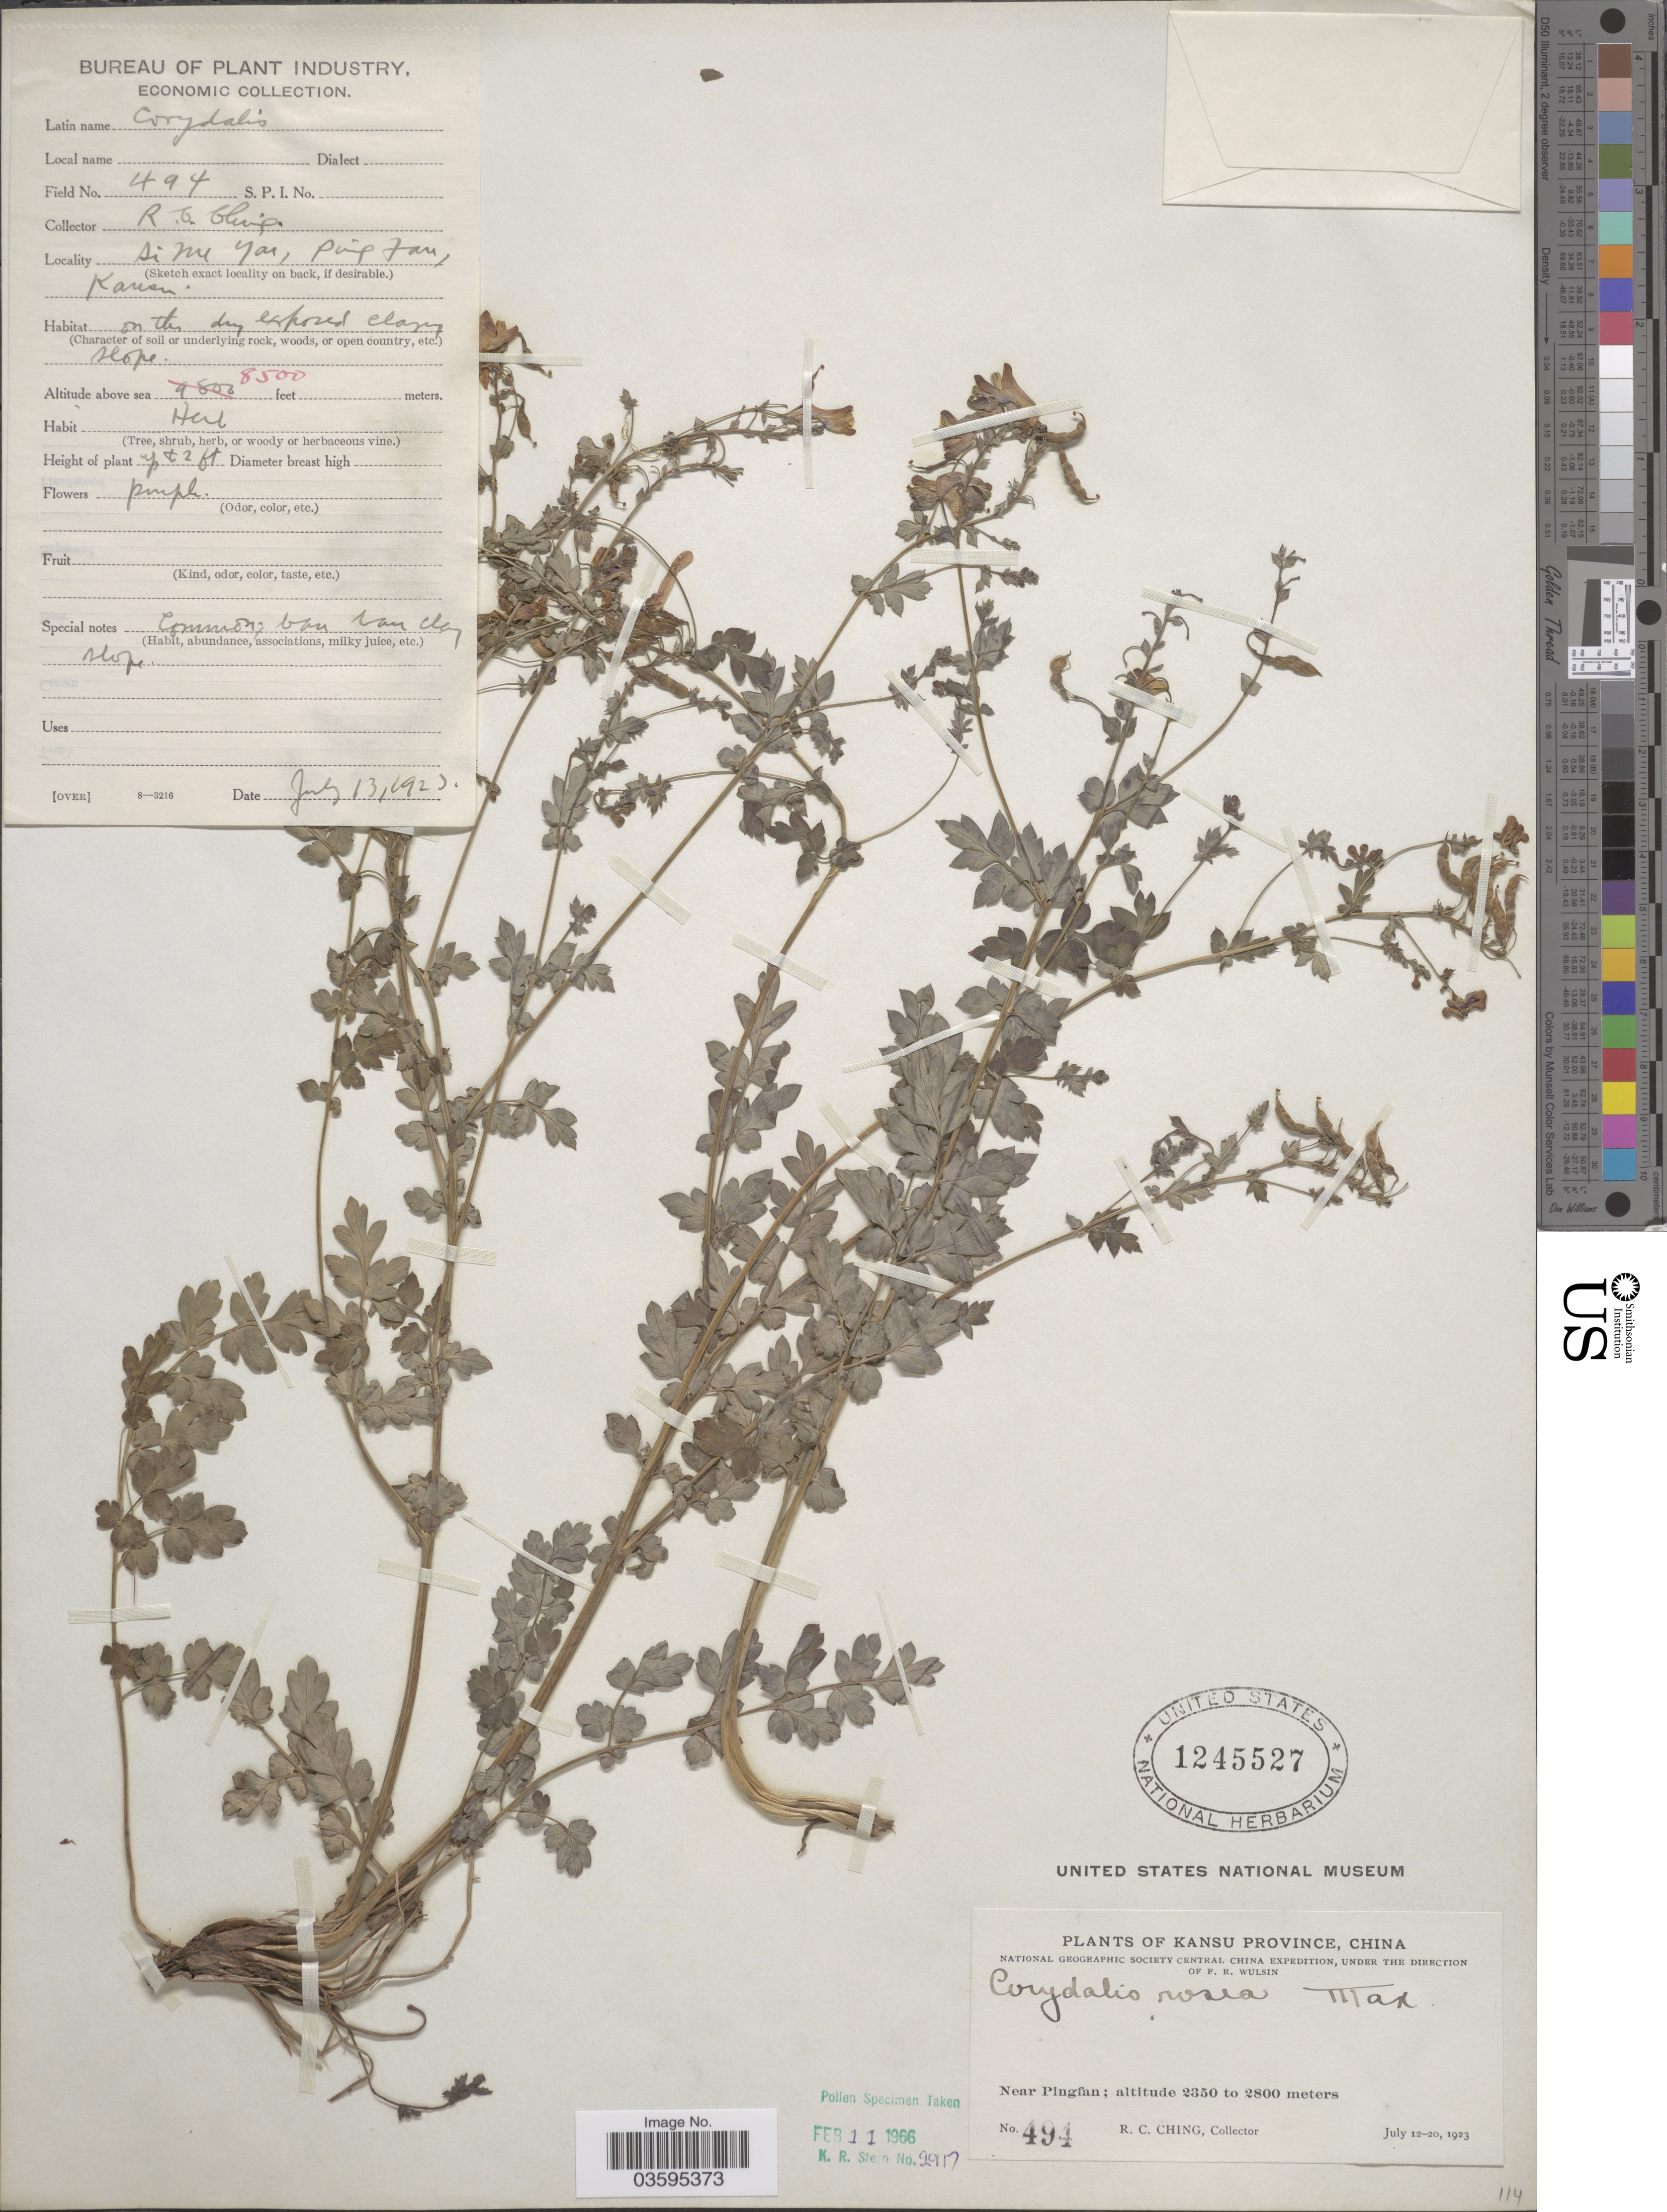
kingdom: Plantae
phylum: Tracheophyta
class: Magnoliopsida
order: Ranunculales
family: Papaveraceae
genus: Corydalis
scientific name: Corydalis rosea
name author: Eaton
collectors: R. C. Ching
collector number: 494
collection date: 1923-07-13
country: China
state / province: Gansu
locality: Si Mi Yai, Ping Fan, Kansu. Kansu Province. Central China. Near Pingfan.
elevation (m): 2591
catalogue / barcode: US 1245527